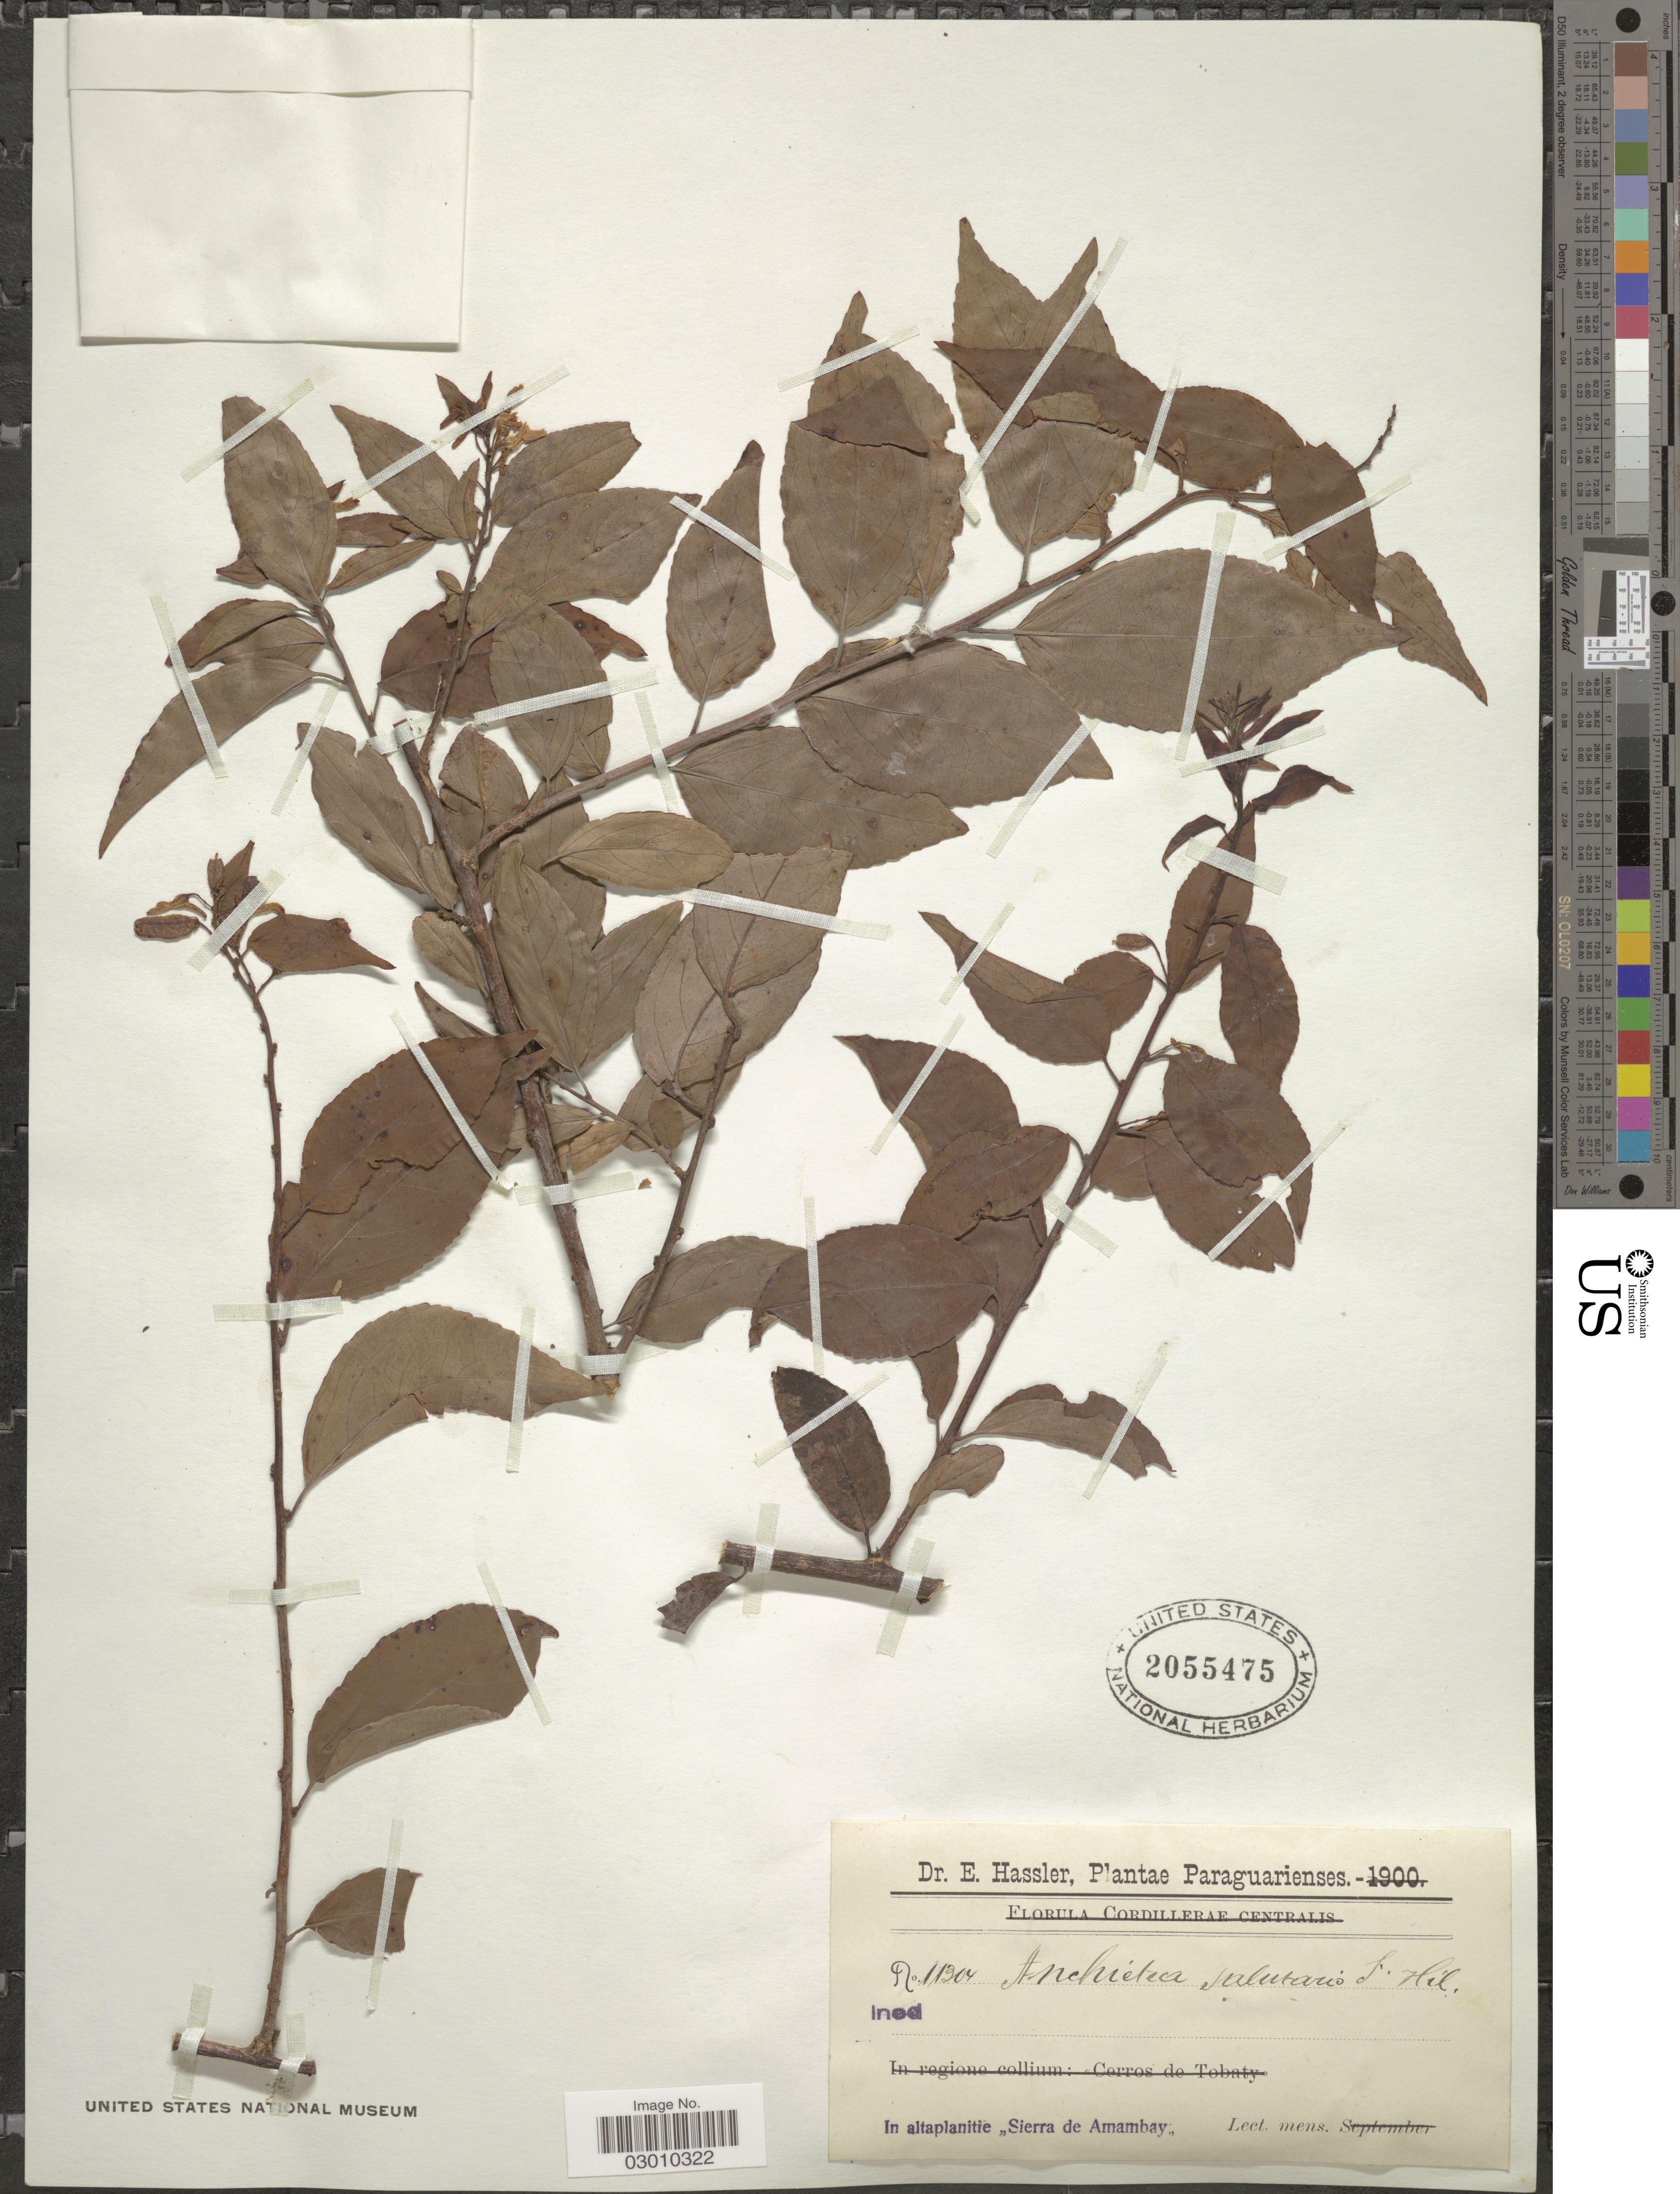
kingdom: Plantae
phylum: Tracheophyta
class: Magnoliopsida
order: Malpighiales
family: Violaceae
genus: Anchietea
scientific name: Anchietea pyrifolia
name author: (Mart.) G. Don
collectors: E. Hassler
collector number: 11304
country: Paraguay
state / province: Amambay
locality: In altaplanitie "Sierra de Amambay".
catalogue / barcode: US 2055475